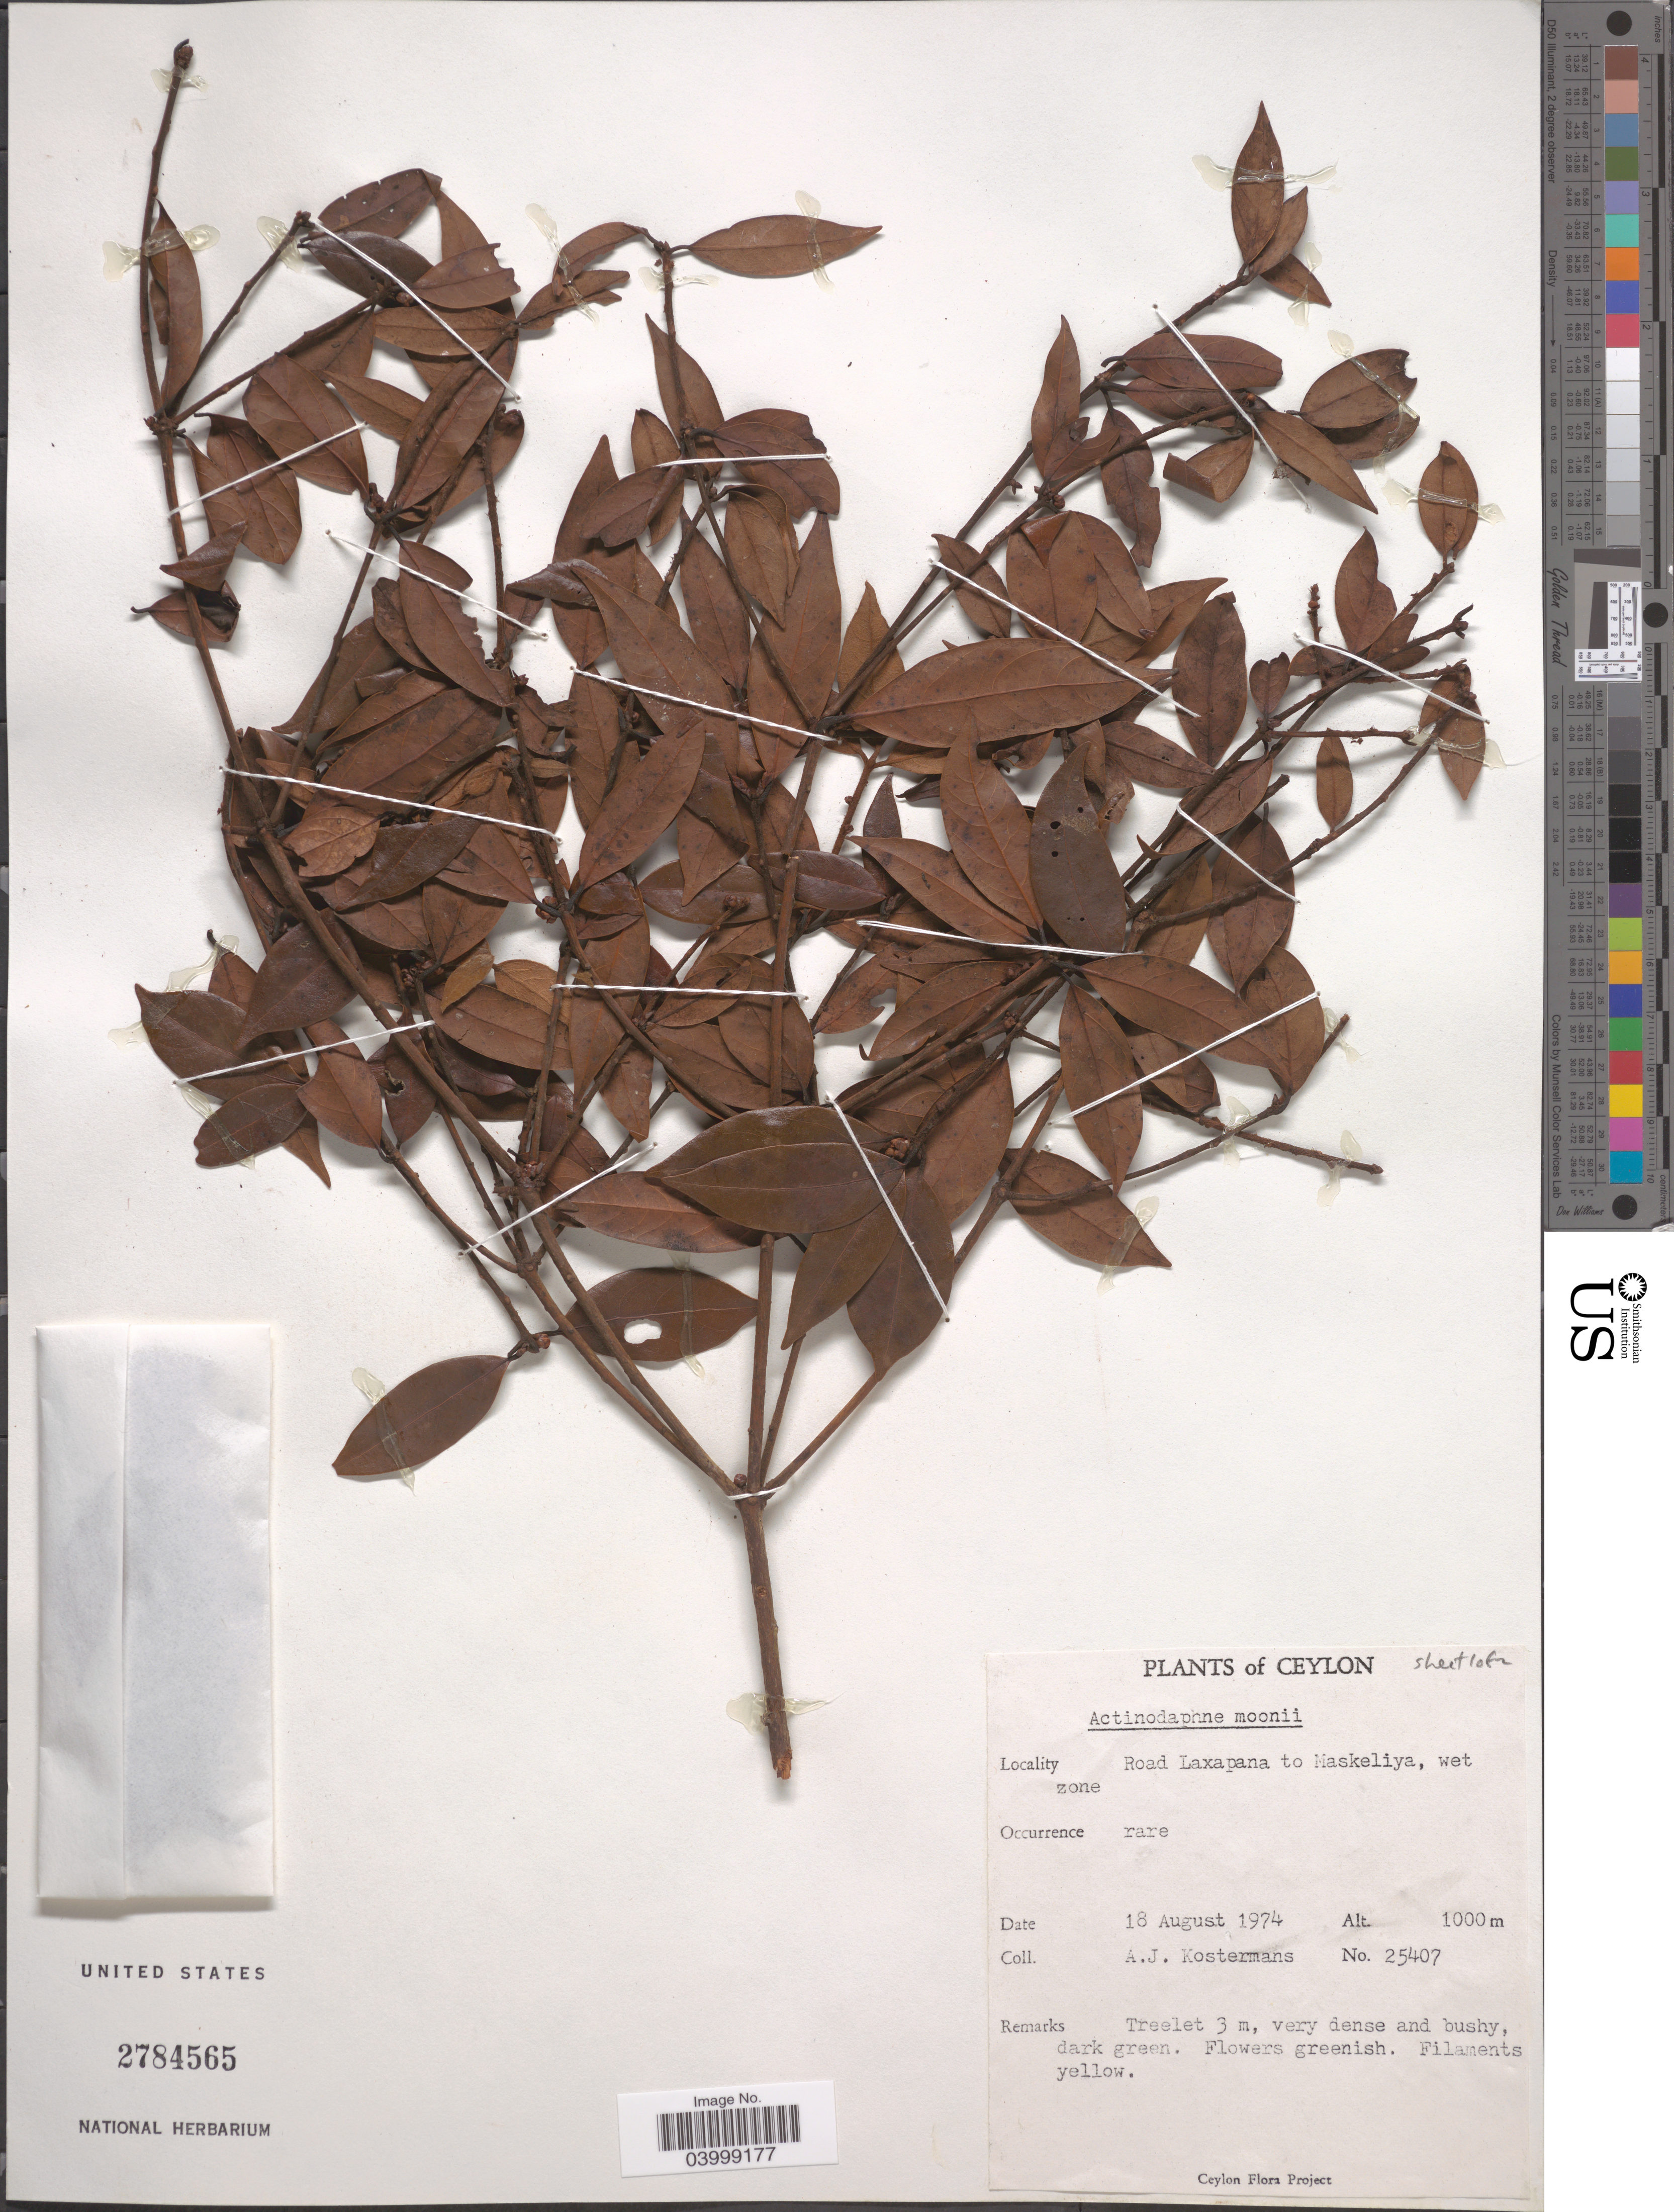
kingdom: Plantae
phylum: Tracheophyta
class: Magnoliopsida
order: Laurales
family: Lauraceae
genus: Actinodaphne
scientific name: Actinodaphne moonii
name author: Thwaites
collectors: A. J. G. Kostermans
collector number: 25407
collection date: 1974-08-18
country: Sri Lanka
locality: Ceylon. Road Laxapana to Maskeliya, wet zone.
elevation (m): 1000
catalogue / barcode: US 2784565